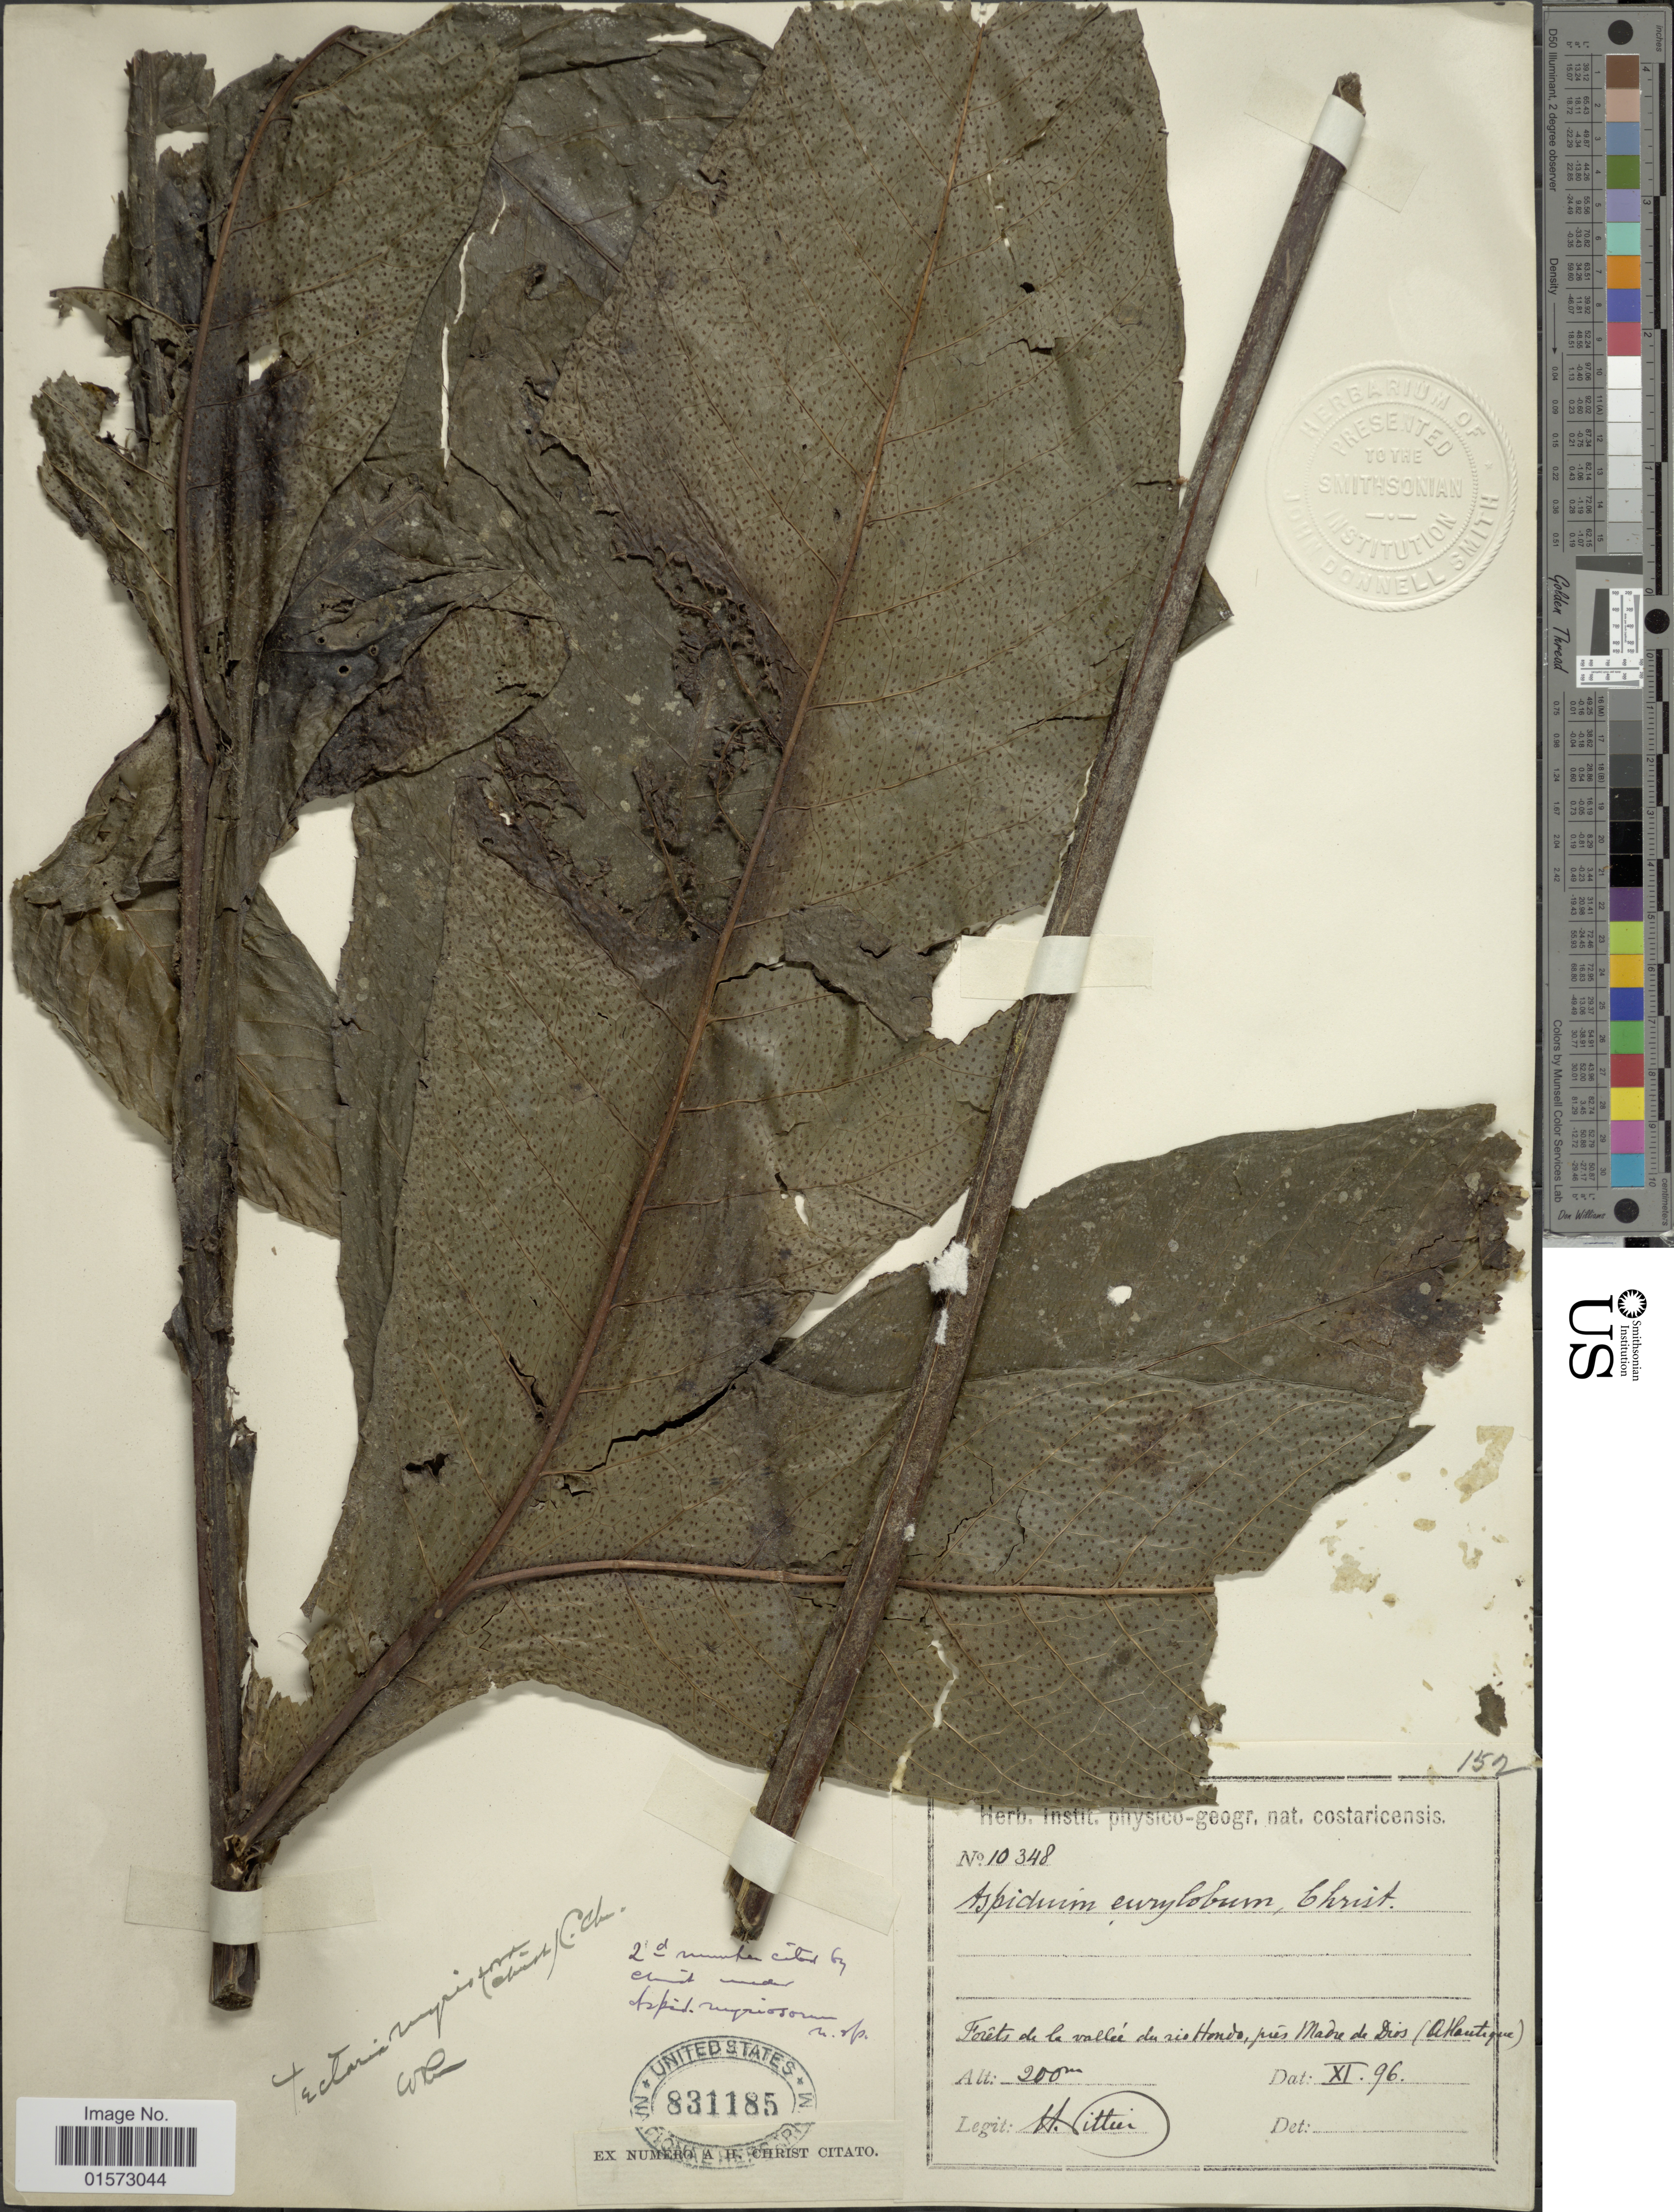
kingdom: Plantae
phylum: Tracheophyta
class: Polypodiopsida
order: Polypodiales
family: Tectariaceae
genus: Tectaria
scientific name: Tectaria draconoptera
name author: (D.C. Eaton) Copel.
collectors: H. F. Pittier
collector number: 10348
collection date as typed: Transcribed d/m/y: /11/96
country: Costa Rica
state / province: Limon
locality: Forêts de la valleé du rio Hondo, prés Madre de Dios (Atlautique)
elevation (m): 200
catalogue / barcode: US 831185